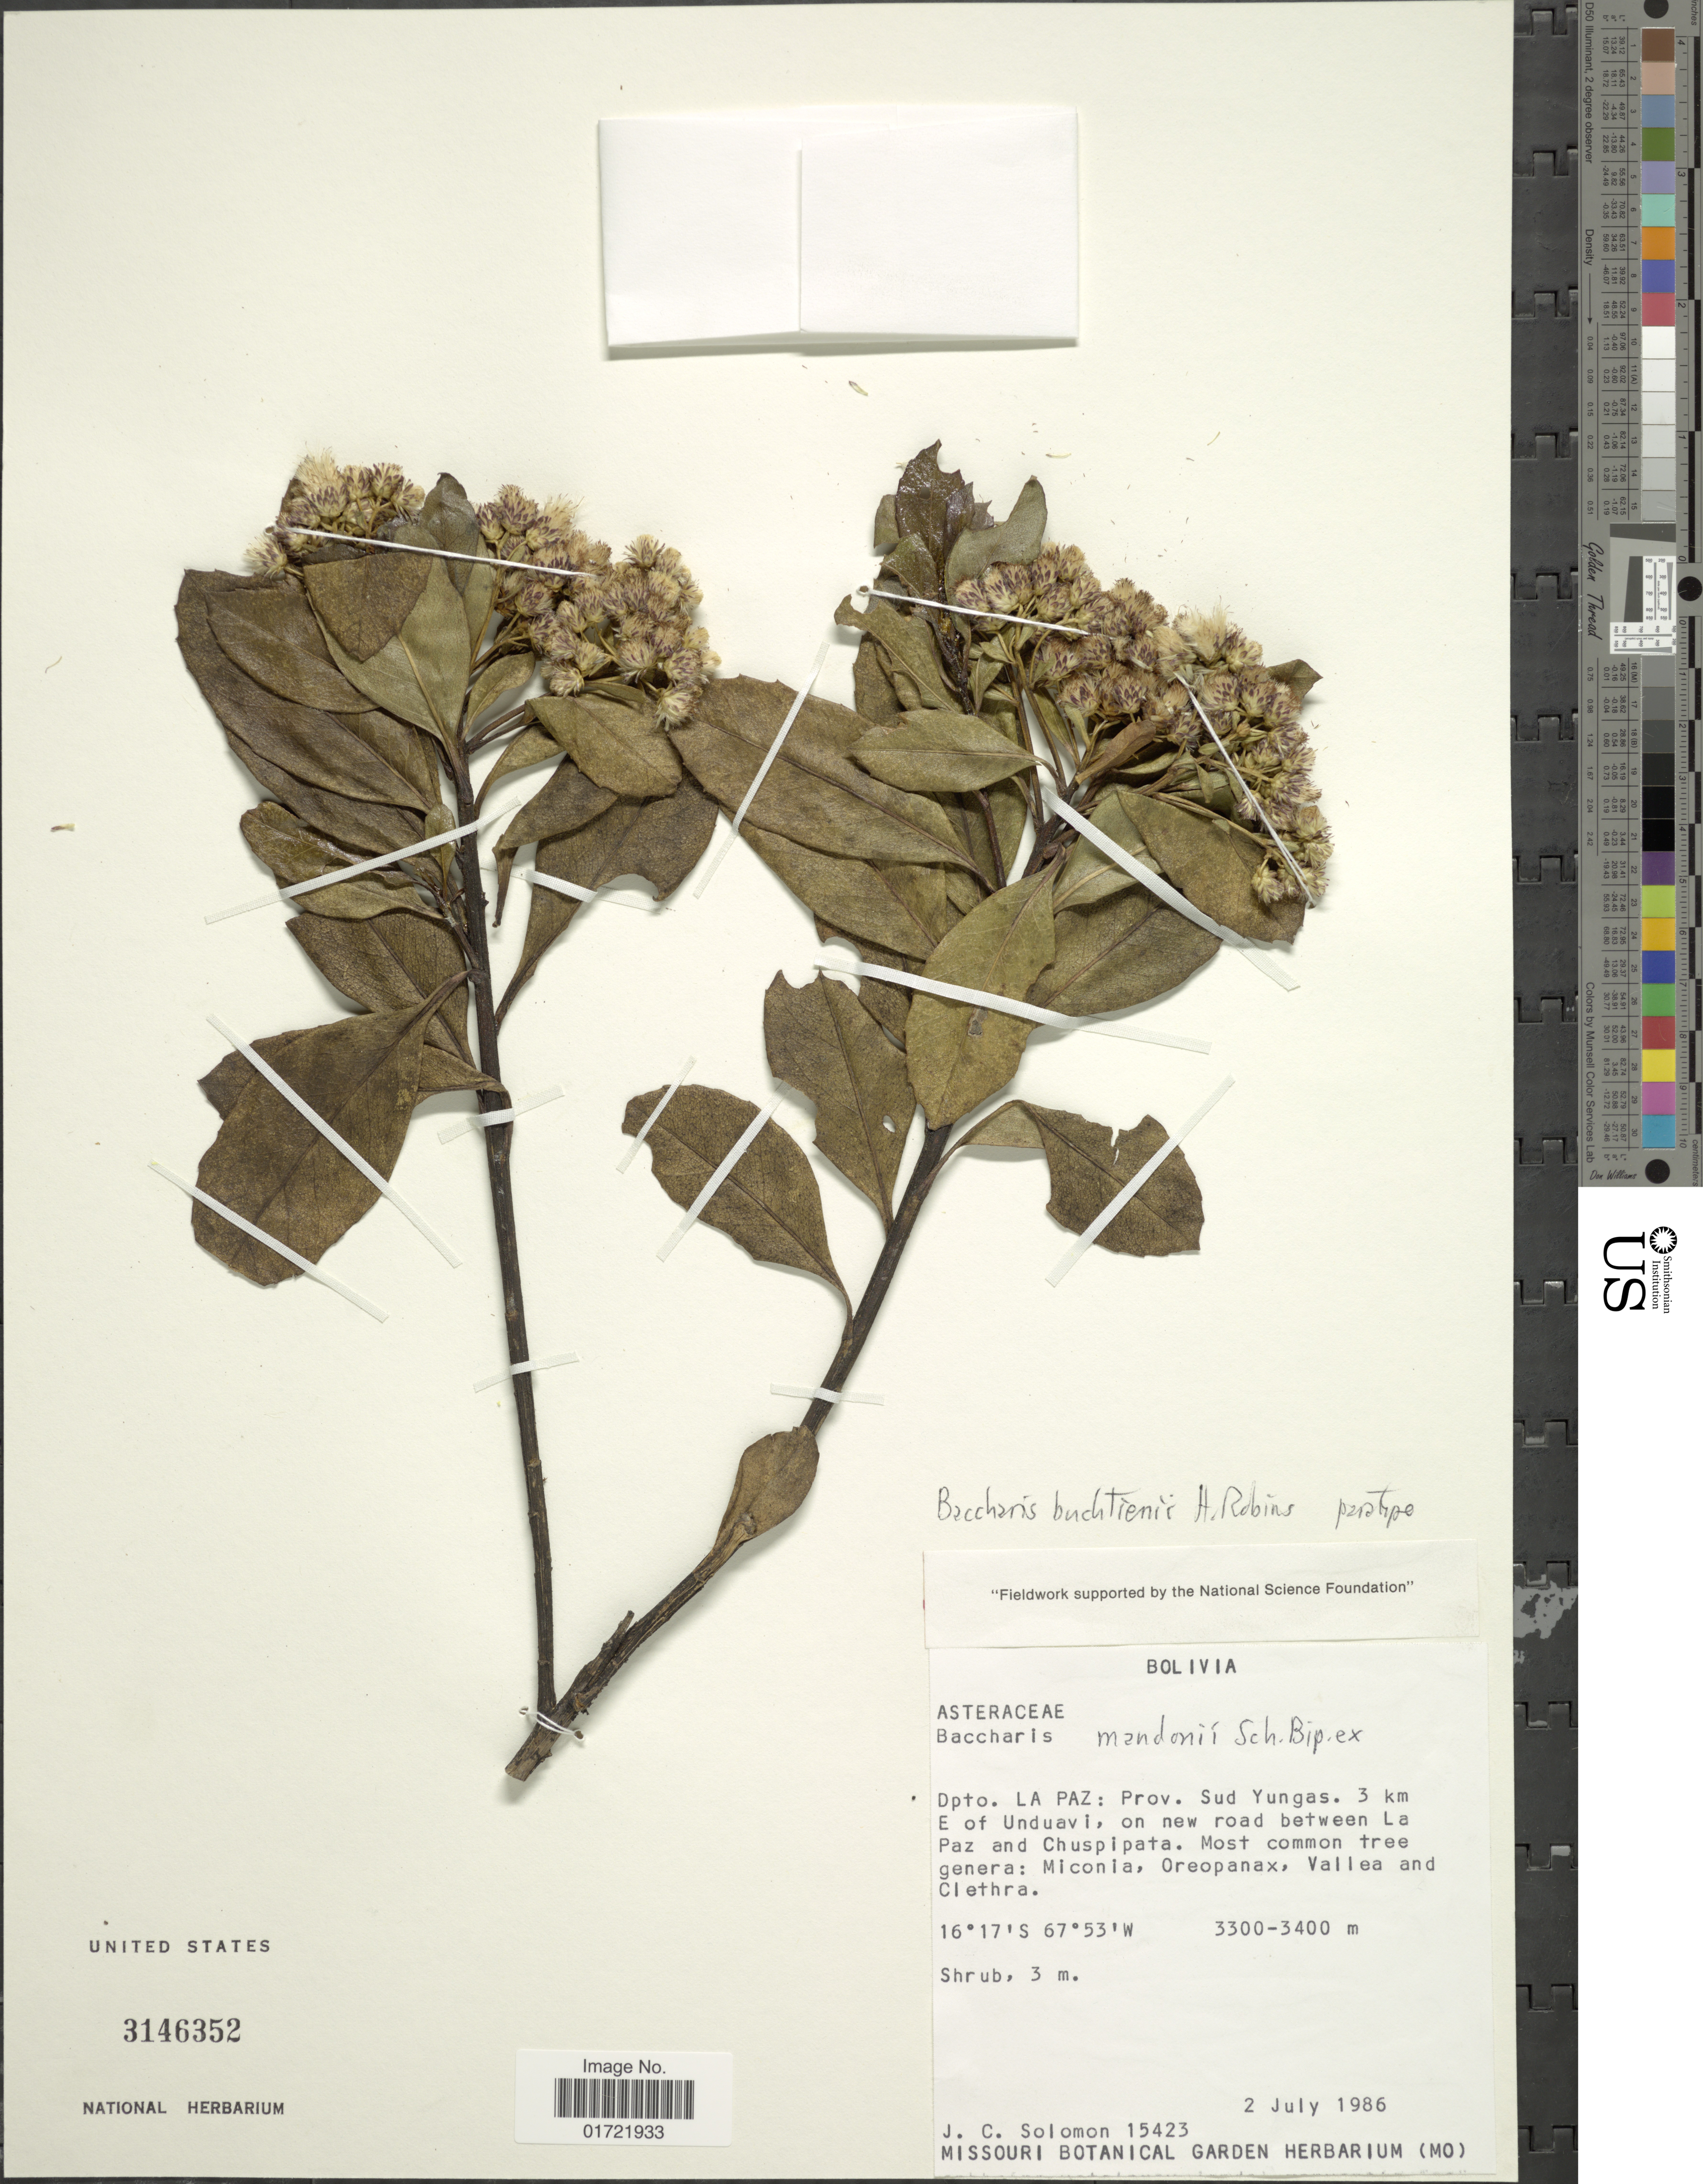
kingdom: Plantae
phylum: Tracheophyta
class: Magnoliopsida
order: Asterales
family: Asteraceae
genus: Baccharis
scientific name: Baccharis buchtienii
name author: H. Rob.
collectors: J. C. Solomon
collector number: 15423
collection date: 1986-07-02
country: Bolivia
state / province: La Paz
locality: Prov. Sud Yungas. 3 km E of Unduavi, on new road between La Paz and Chuspipata.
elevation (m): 3300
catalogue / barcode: US 3146352